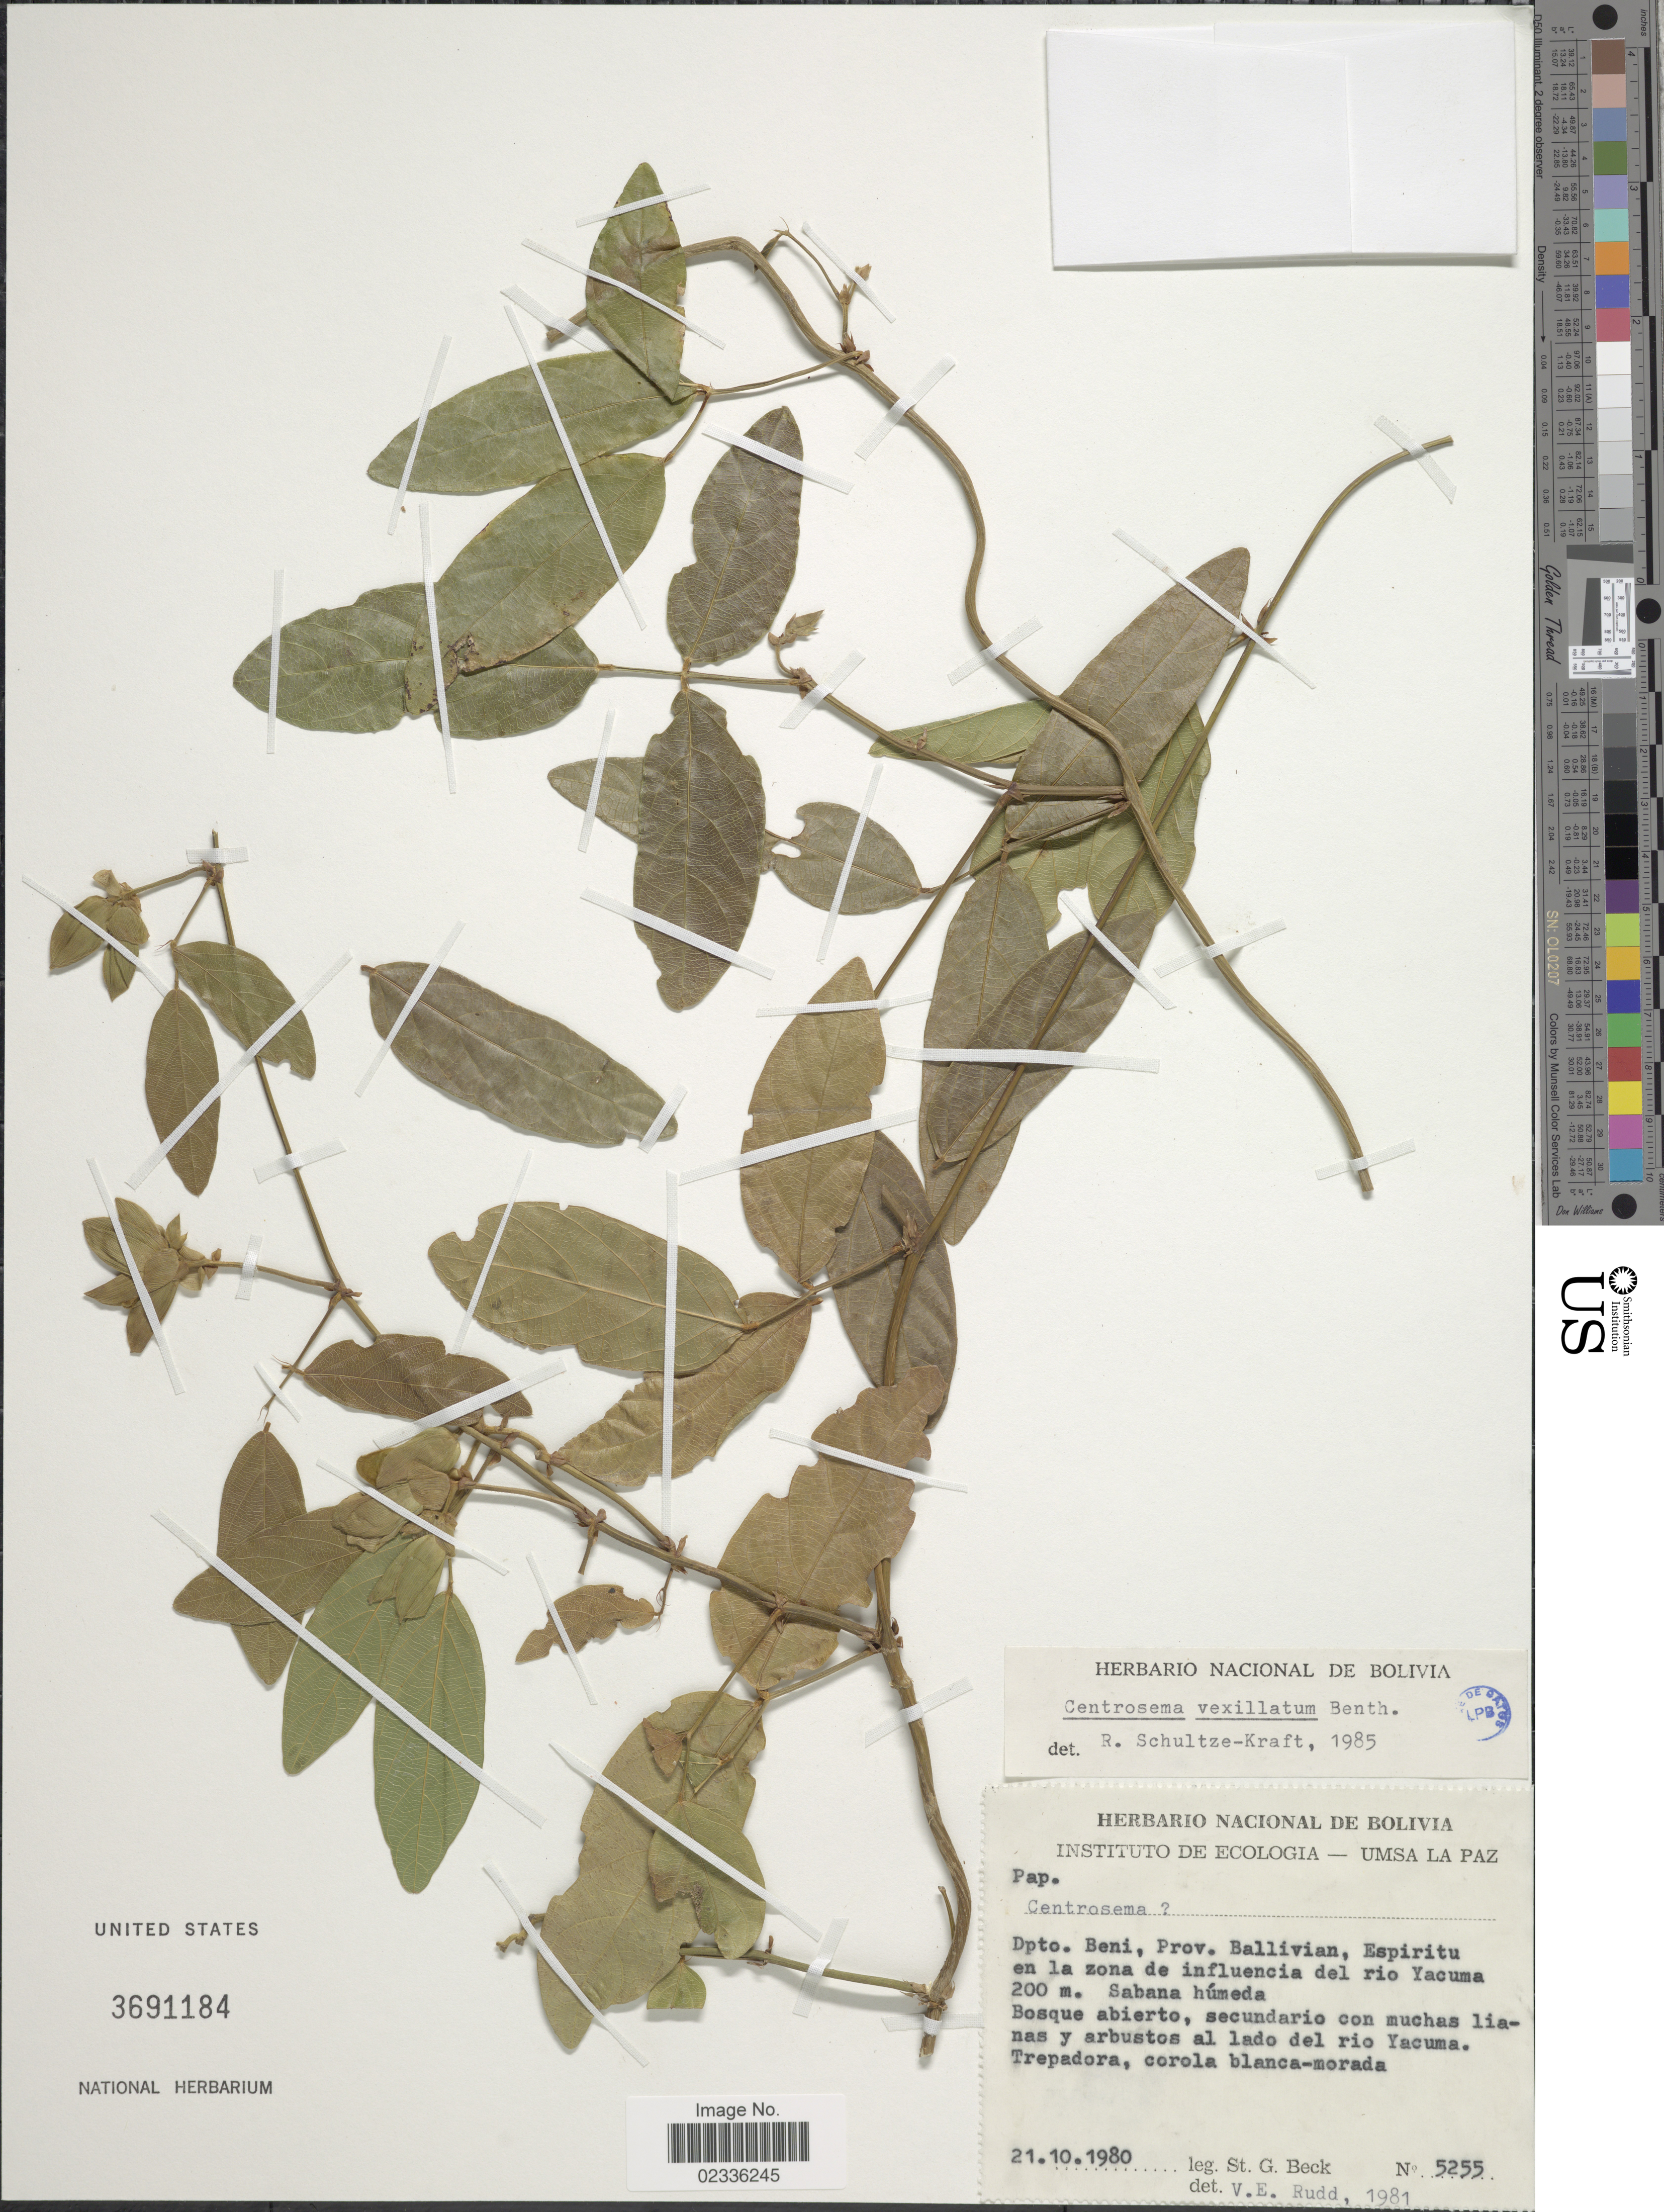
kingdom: Plantae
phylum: Tracheophyta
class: Magnoliopsida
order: Fabales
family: Fabaceae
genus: Centrosema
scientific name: Centrosema vexillatum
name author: Benth.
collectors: S. G. Beck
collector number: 5255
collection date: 1980-10-21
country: Bolivia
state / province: Beni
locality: Dpto. Beni, Prov. Ballivian, Espiritu en la zona de influencia del rio Yacuma. Sabana humeda.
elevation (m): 200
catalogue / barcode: US 3691184